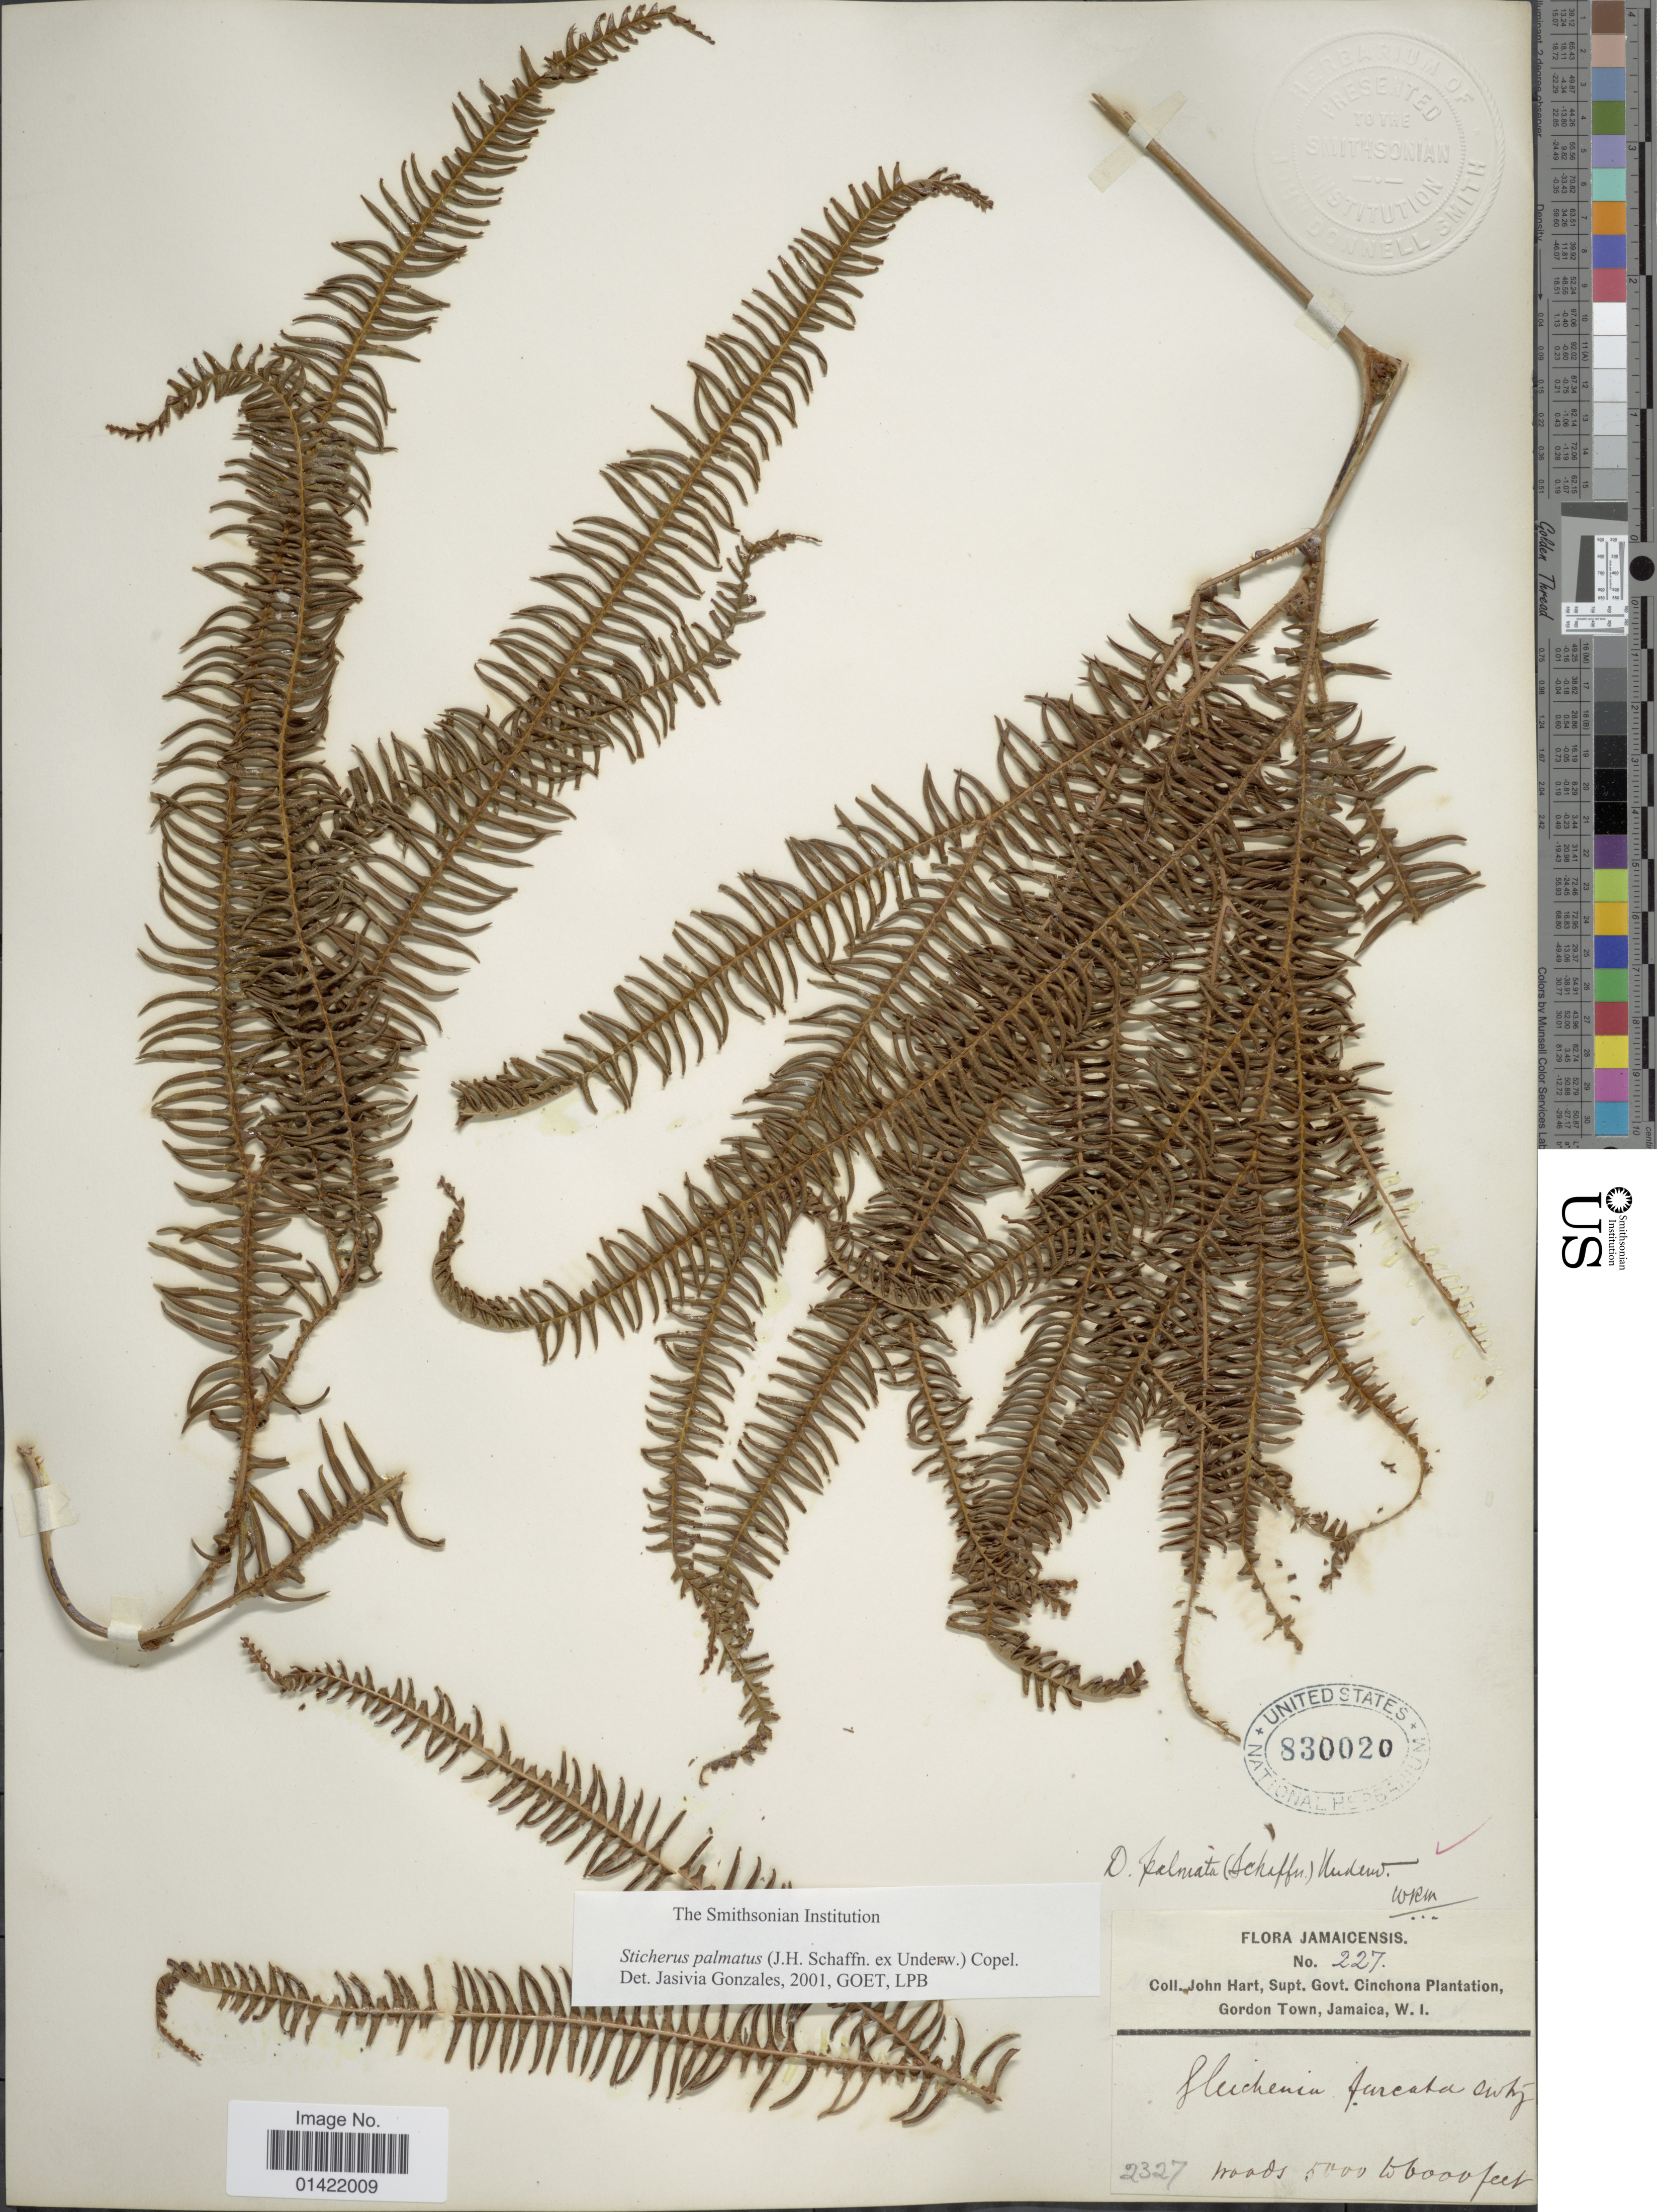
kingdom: Plantae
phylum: Tracheophyta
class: Polypodiopsida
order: Gleicheniales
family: Gleicheniaceae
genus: Sticherus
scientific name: Sticherus furcatus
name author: (L.) Ching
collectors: J. H. Hart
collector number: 227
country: Jamaica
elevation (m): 1524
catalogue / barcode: US 830020